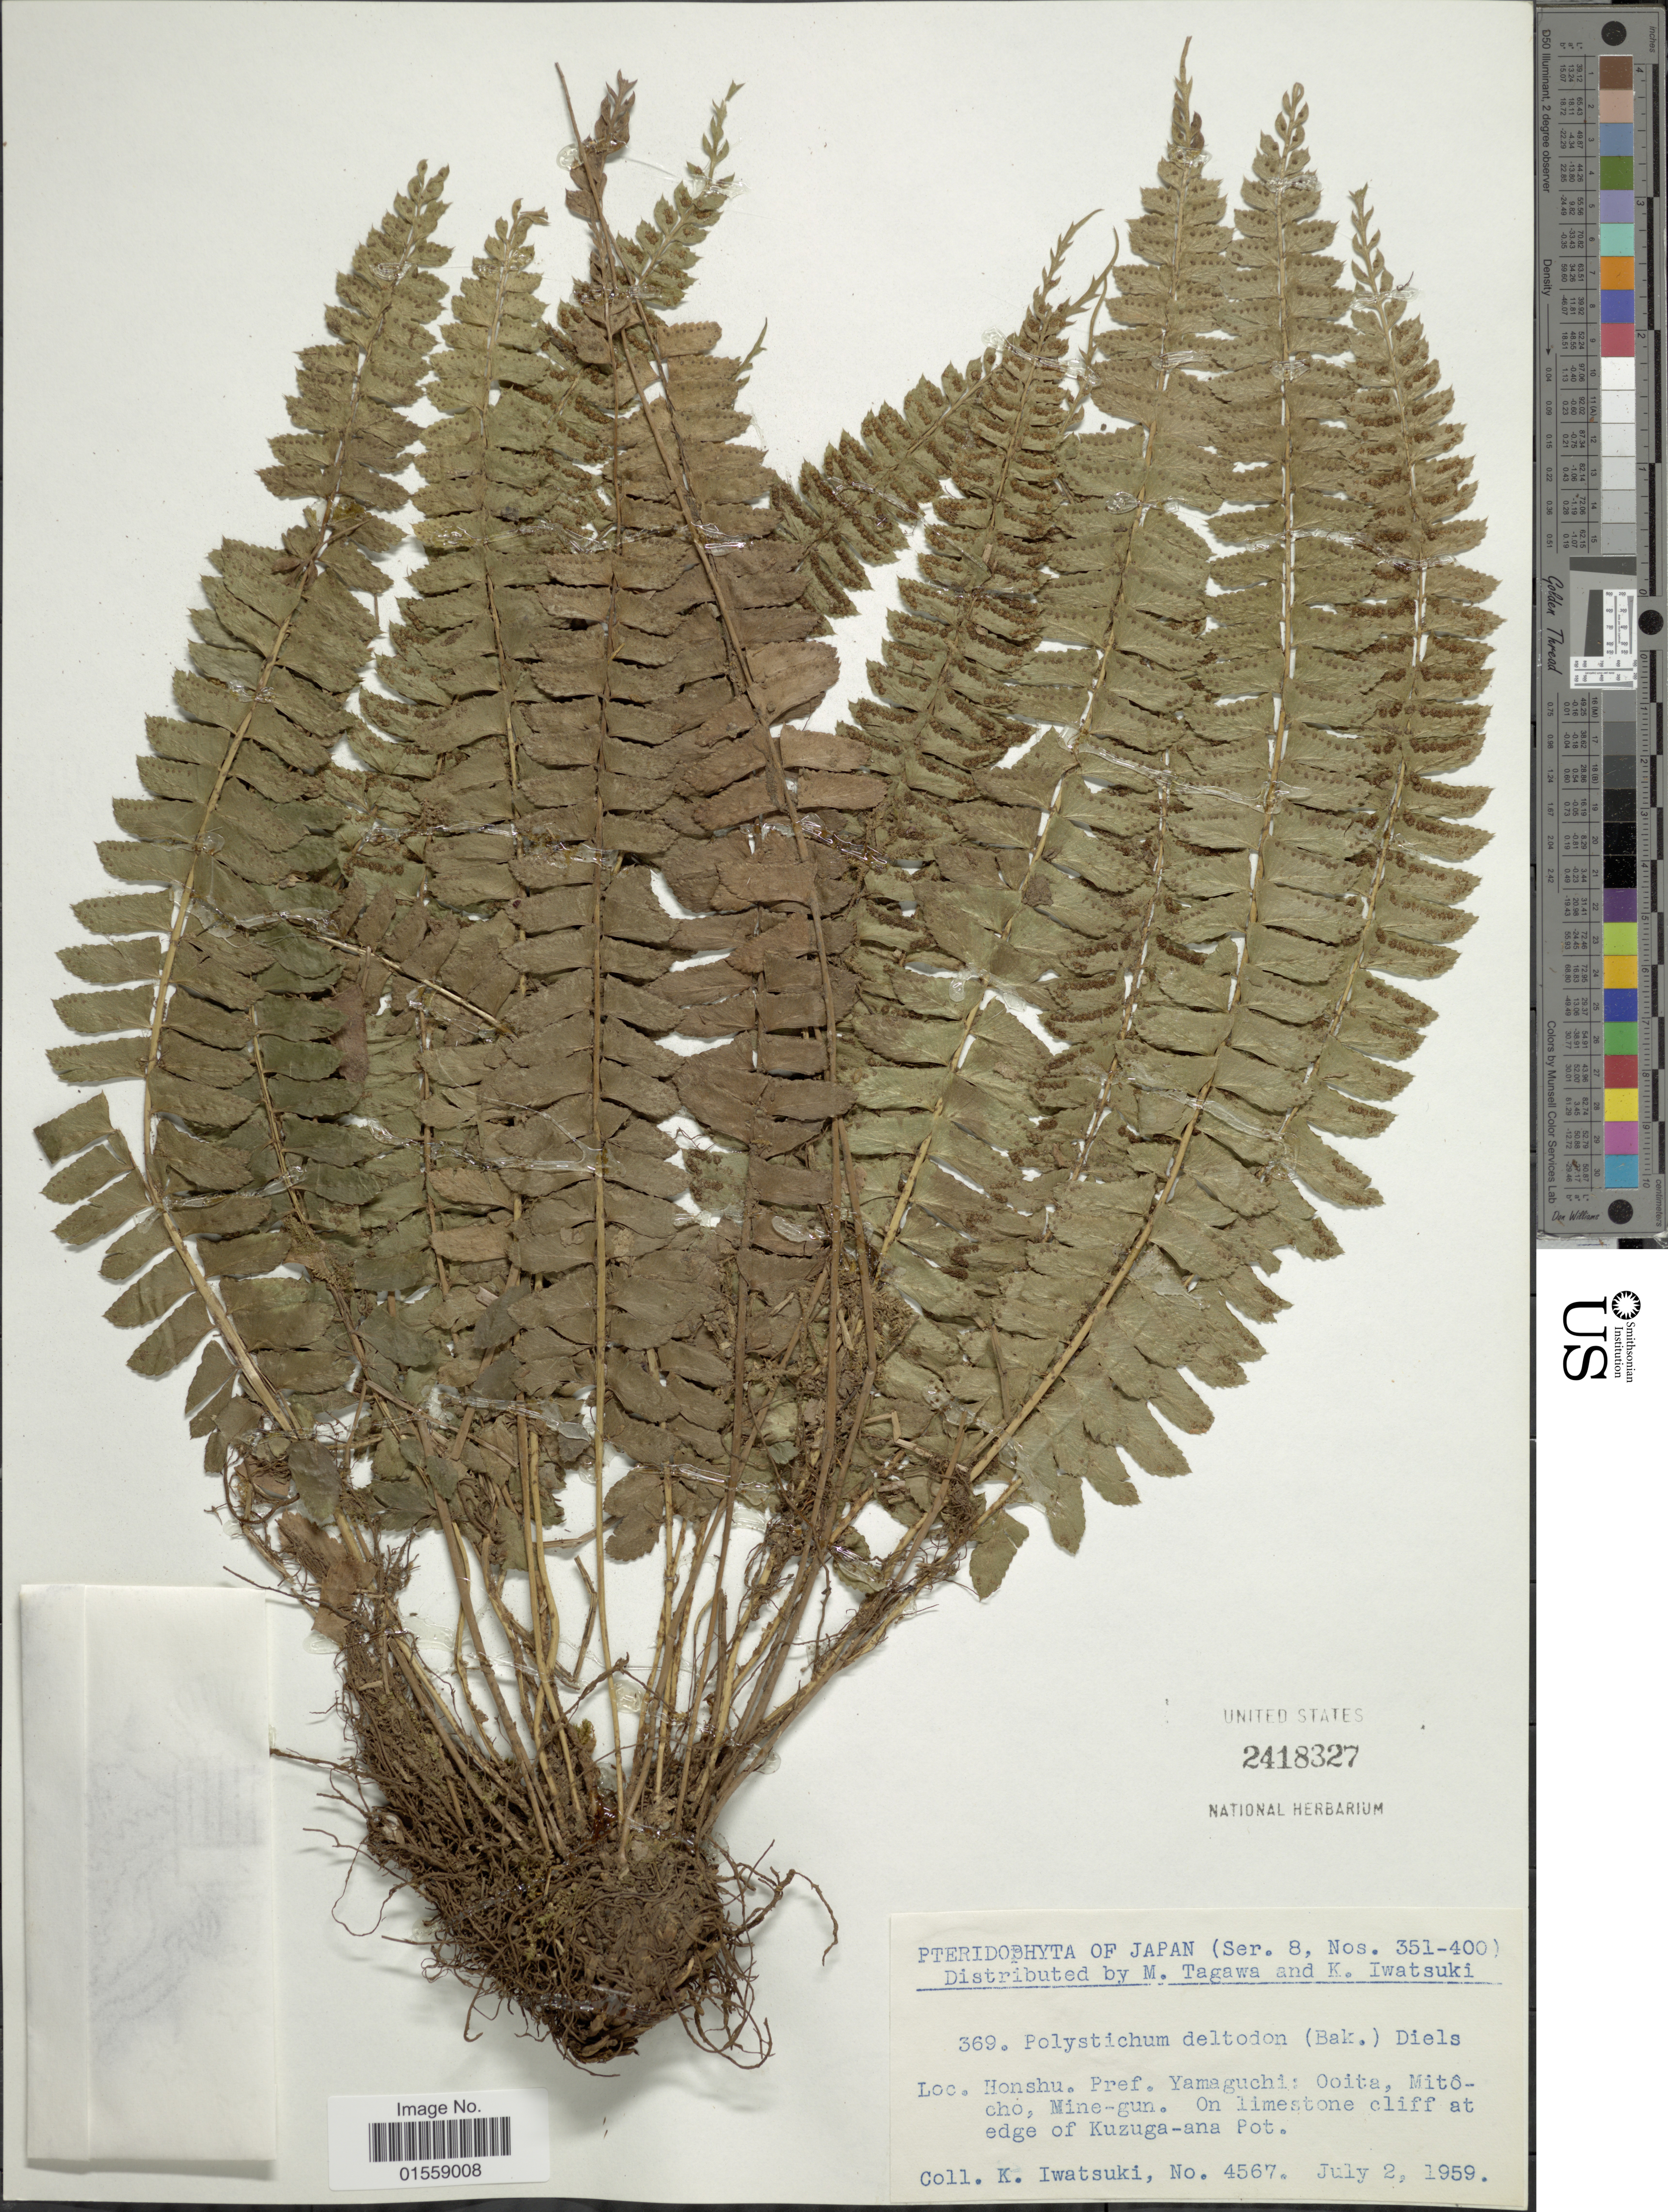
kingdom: Plantae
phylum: Tracheophyta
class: Polypodiopsida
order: Polypodiales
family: Dryopteridaceae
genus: Polystichum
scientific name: Polystichum deltodon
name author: (Baker) Diels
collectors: K. Iwatsuki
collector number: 4567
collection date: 1959-07-02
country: Japan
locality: Honshu, Pref. Yamaguchi: Ooita, Mitocho, Mine-gun, on limestone cliff at edge of Kuzuga-ana Pot.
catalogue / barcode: US 2418327